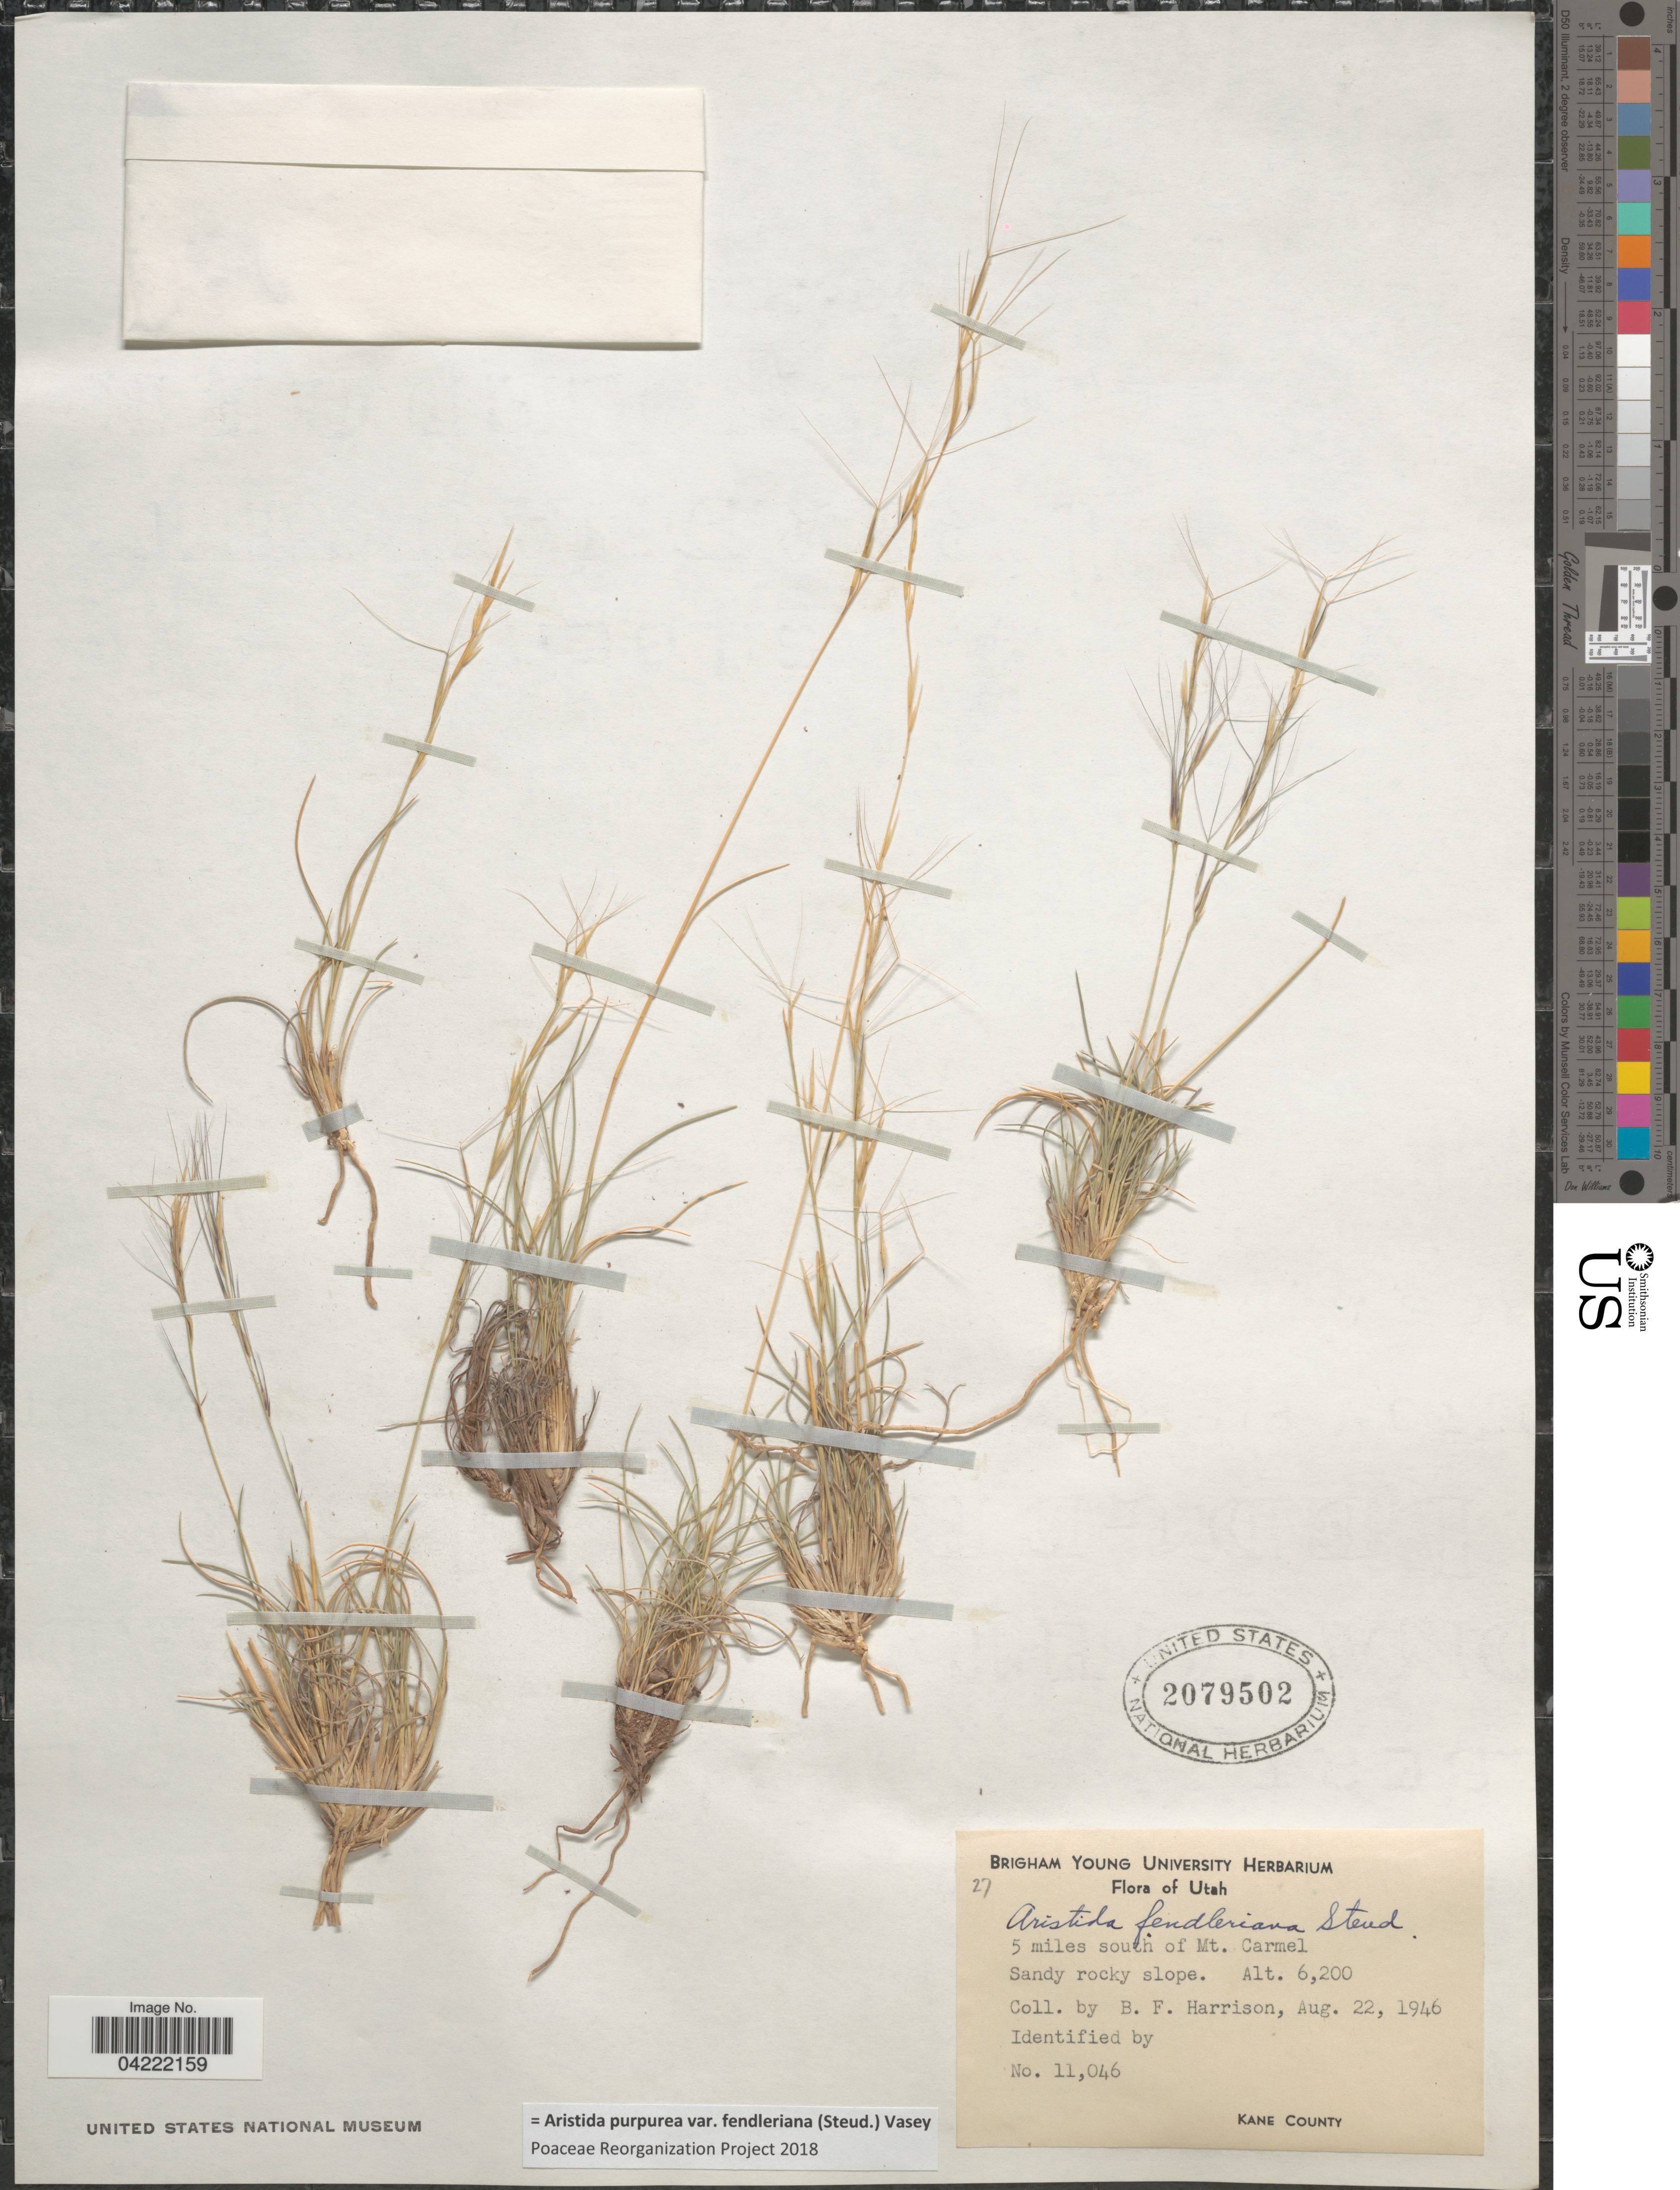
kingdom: Plantae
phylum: Tracheophyta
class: Liliopsida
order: Poales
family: Poaceae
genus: Aristida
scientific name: Aristida purpurea var. fendleriana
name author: (Steud.) Vasey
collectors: B. F. Harrison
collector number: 11046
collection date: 1946-08-22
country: United States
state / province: Utah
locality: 5 miles south of Mt. Carmel. Kane County.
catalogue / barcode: US 2079502